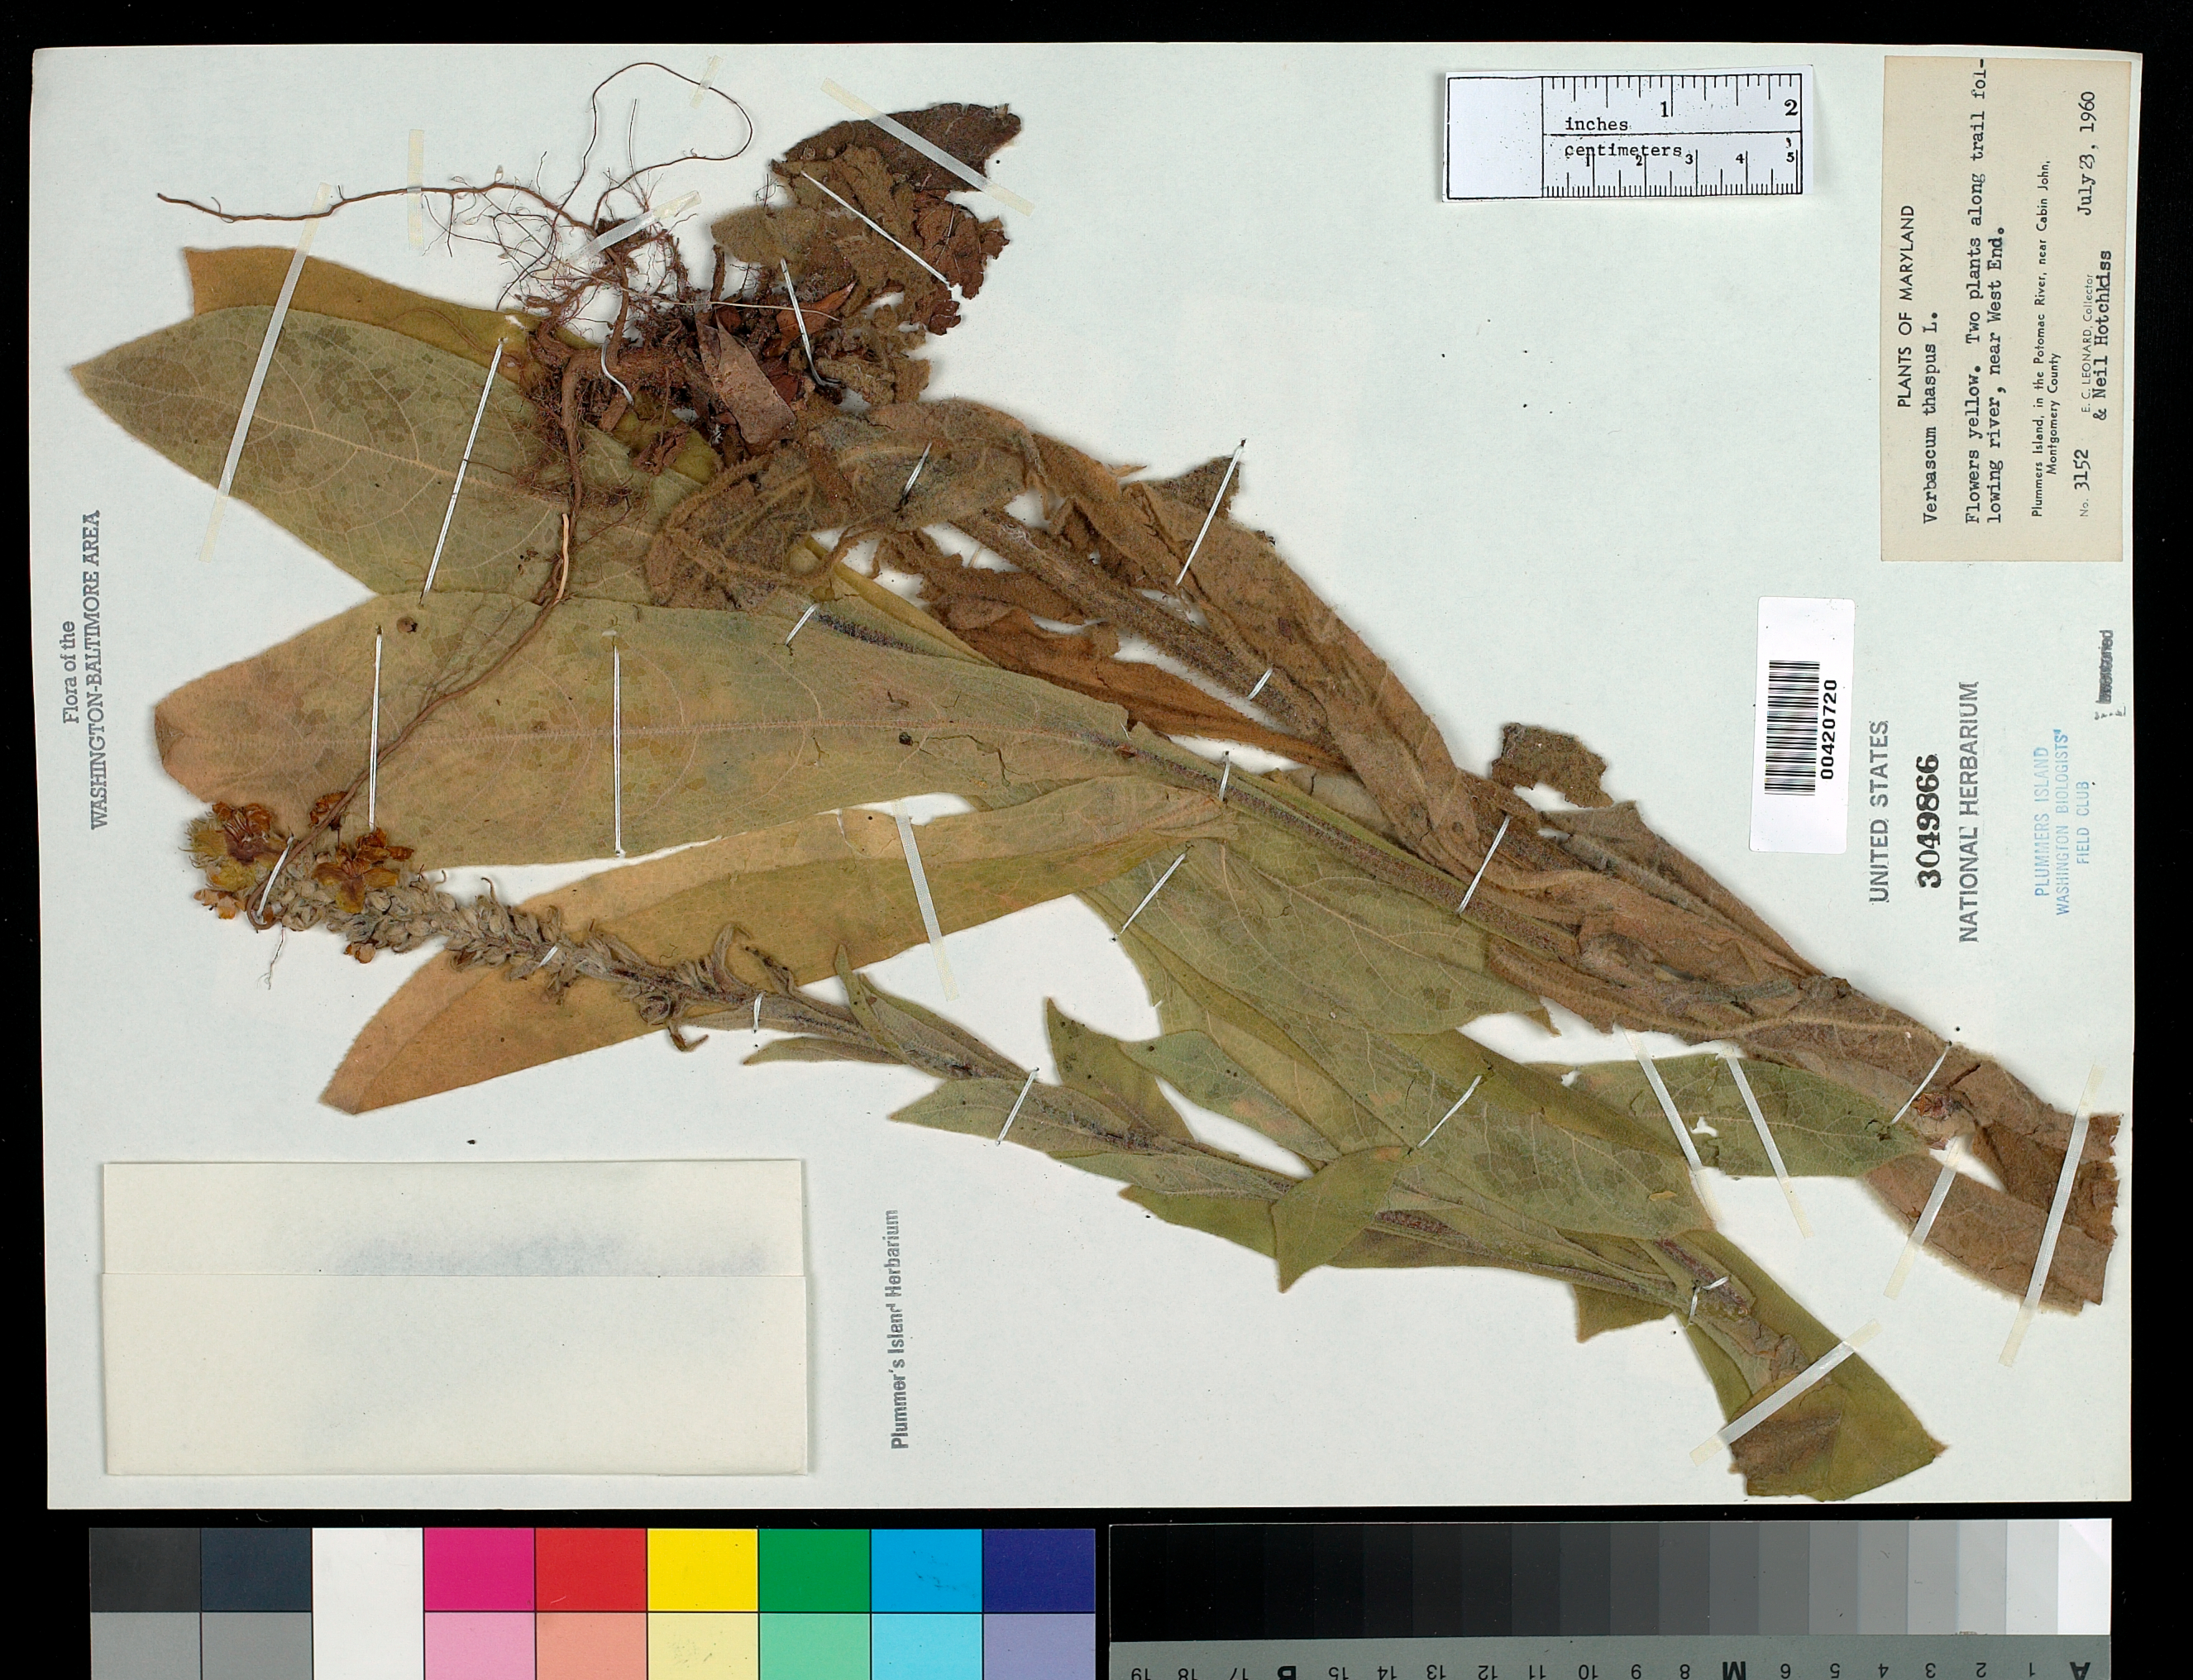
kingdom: Plantae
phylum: Tracheophyta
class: Magnoliopsida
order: Lamiales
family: Scrophulariaceae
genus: Verbascum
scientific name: Verbascum thapsus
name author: L.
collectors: E. C. Leonard & N. Hotchkiss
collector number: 3152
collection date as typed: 23 Jul 1960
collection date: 1960-07-23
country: United States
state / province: Maryland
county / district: Montgomery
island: Plummers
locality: Plummer's Island; along trail following river, near west end C. & O. Canal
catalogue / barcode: US 3049866